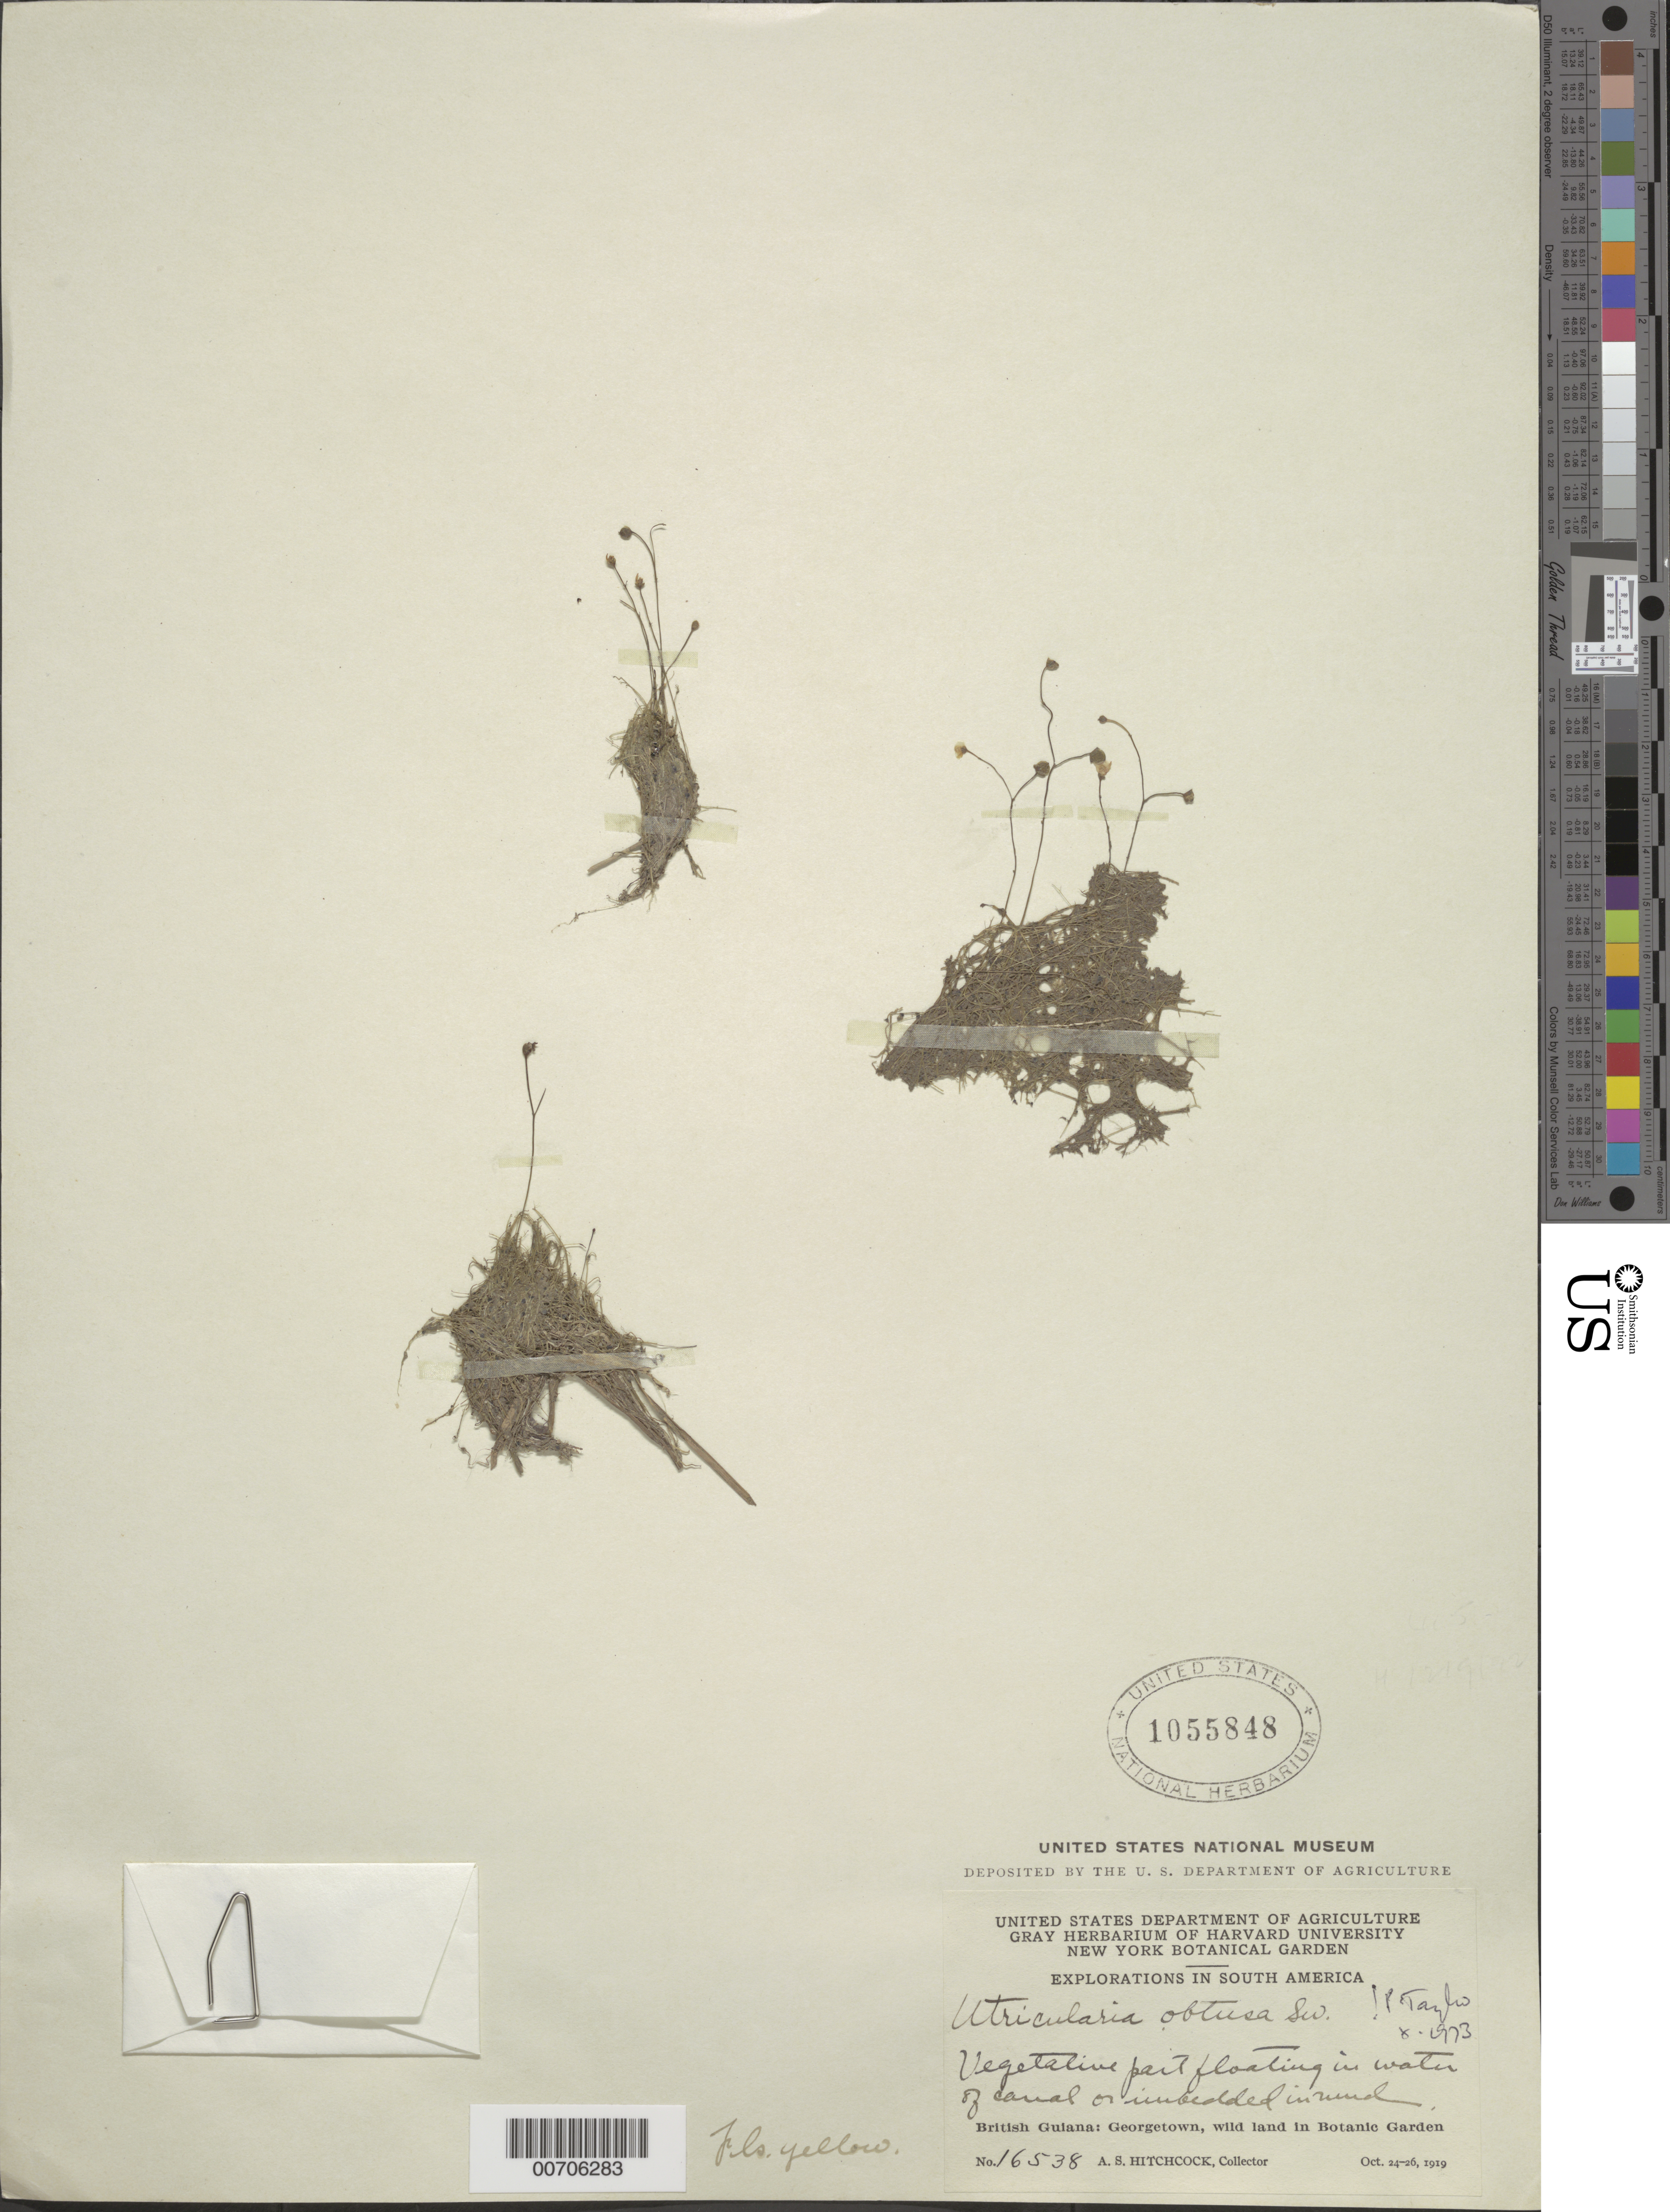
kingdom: Plantae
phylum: Tracheophyta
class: Magnoliopsida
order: Lamiales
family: Lentibulariaceae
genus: Utricularia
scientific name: Utricularia obtusa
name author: Sw.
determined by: Taylor, P.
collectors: A. S. Hitchcock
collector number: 16538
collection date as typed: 24-Oct-19 to 26-Oct-19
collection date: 1919-10-24/1919-10-26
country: Guyana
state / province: Demerara-Mahaica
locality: Georgetown, wild land in Botanic Garden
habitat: In water of canal or imbedded in mud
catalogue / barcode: US 1055848